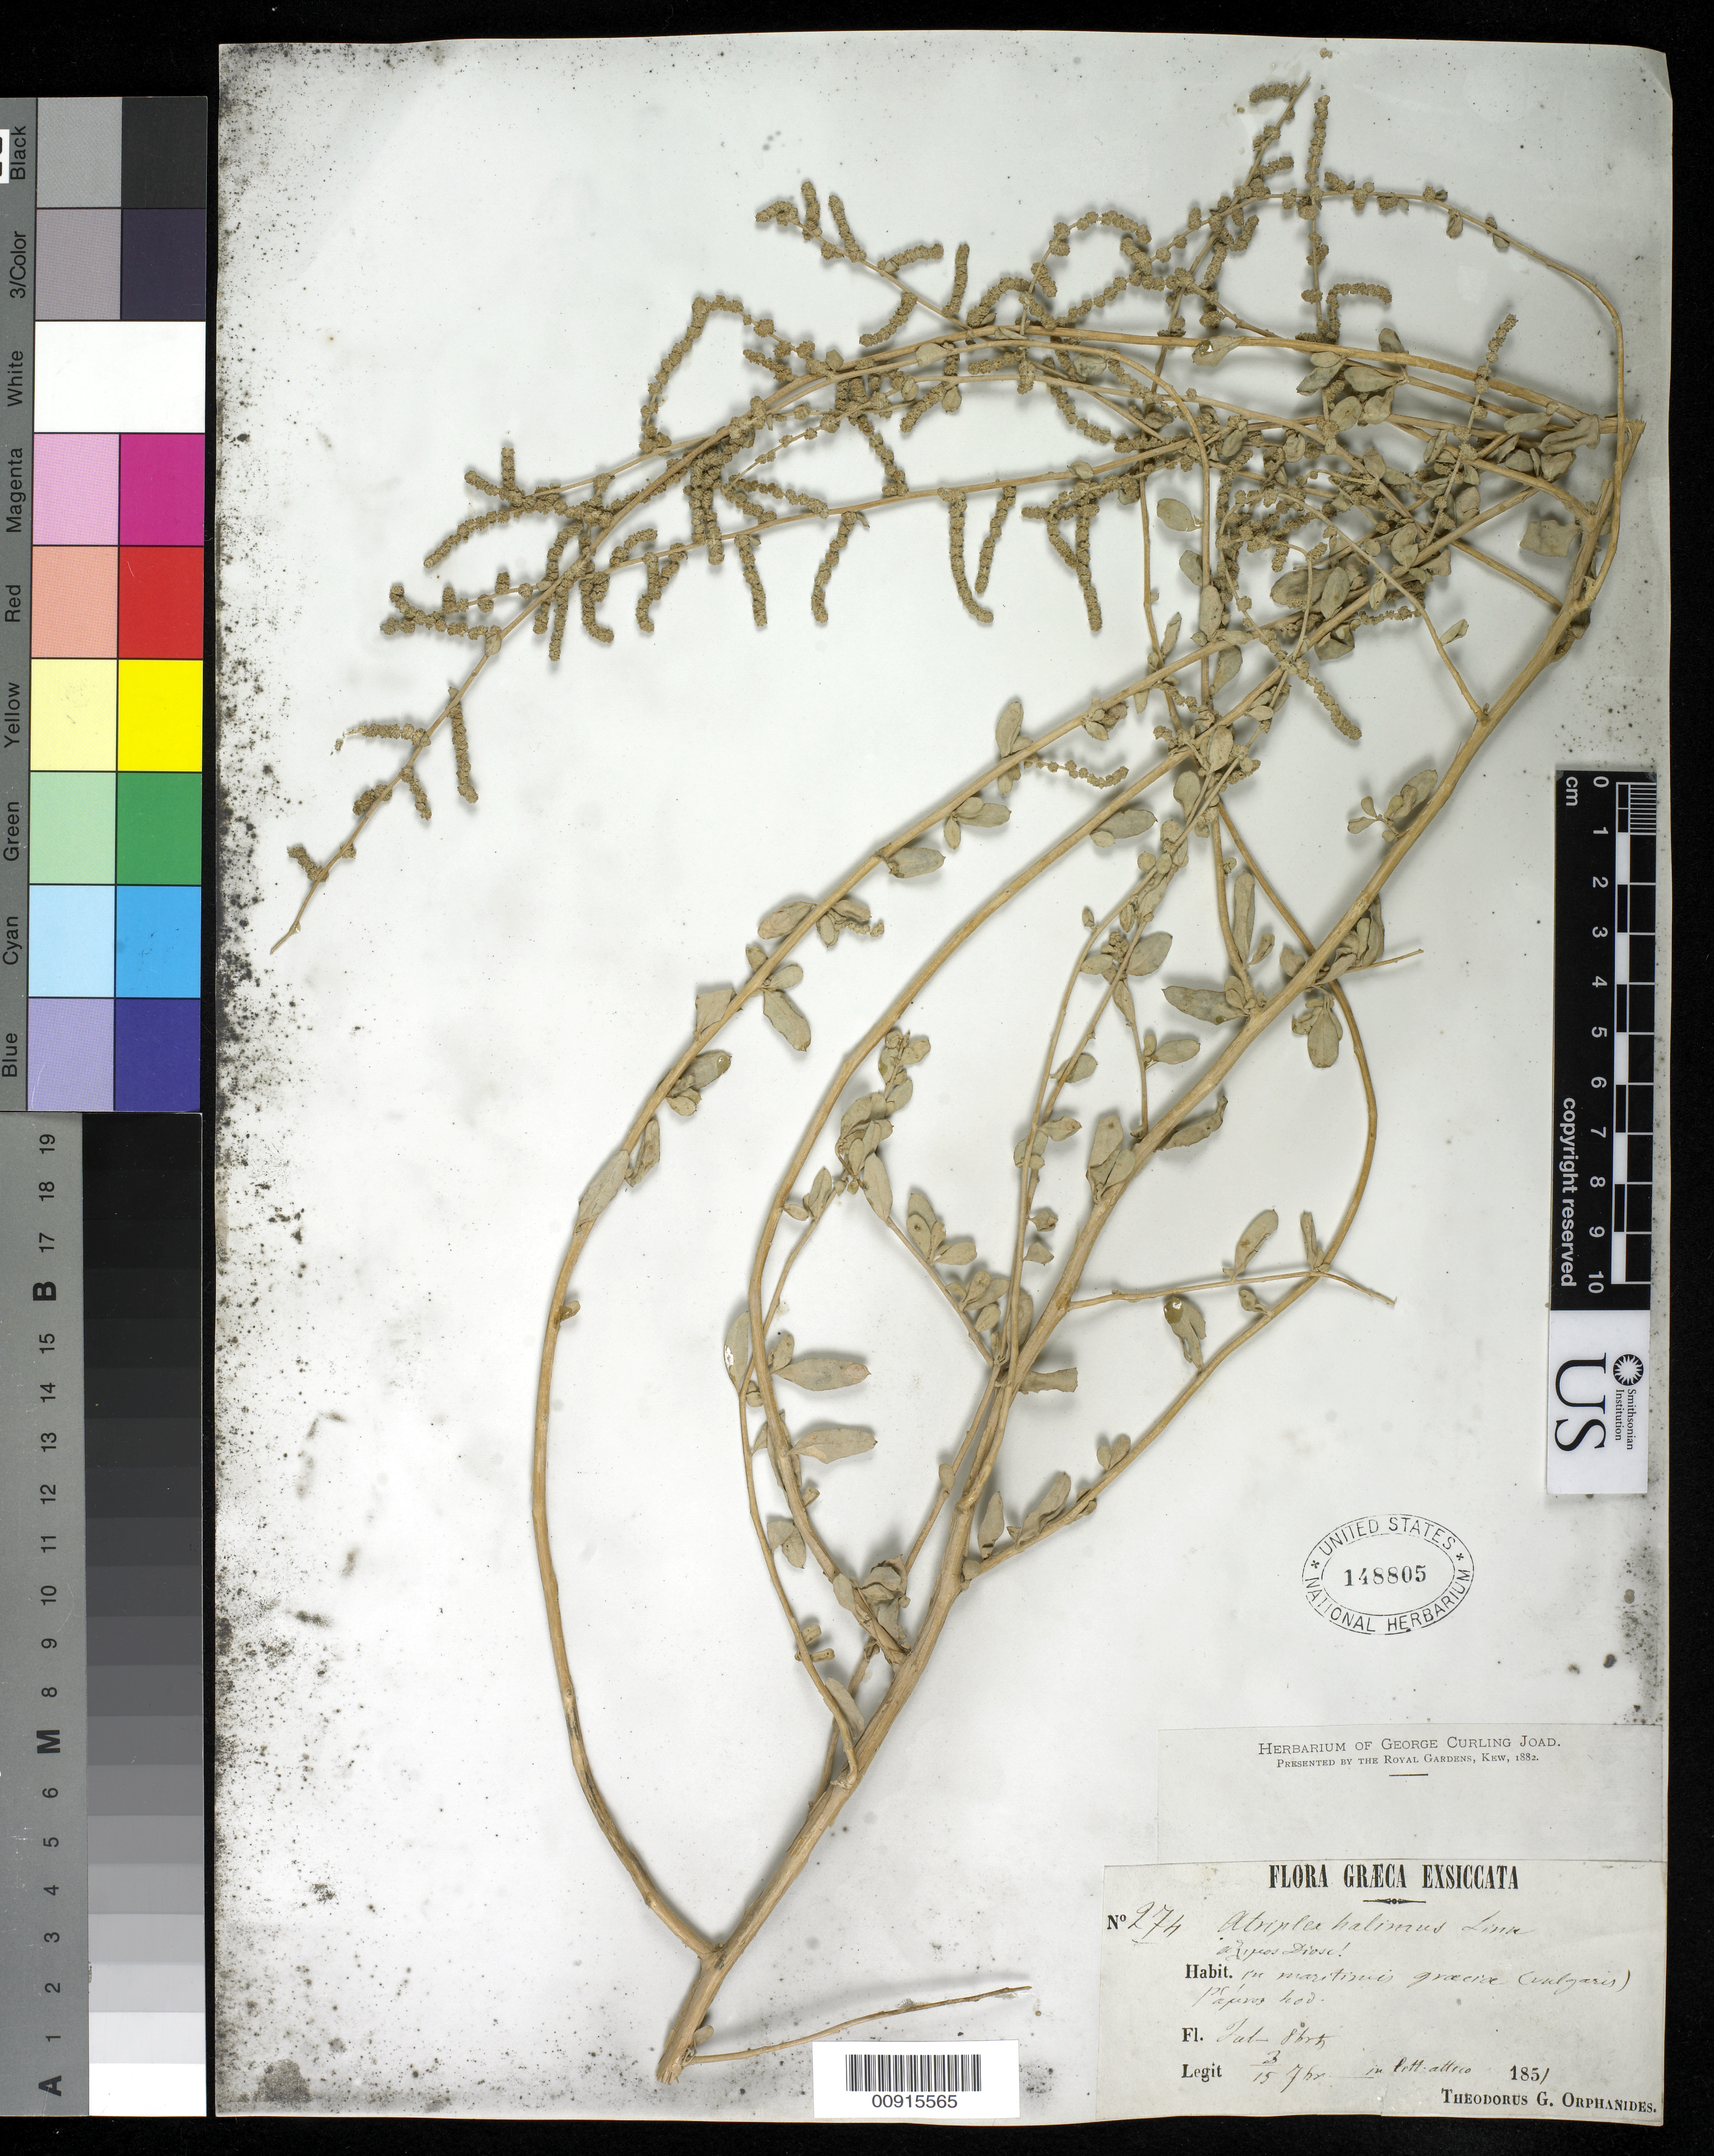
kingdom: Plantae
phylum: Tracheophyta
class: Magnoliopsida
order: Caryophyllales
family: Amaranthaceae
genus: Atriplex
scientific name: Atriplex halimus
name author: L.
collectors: T. G. Orphanides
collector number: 274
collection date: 1851-03-15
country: Greece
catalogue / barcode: US 148805